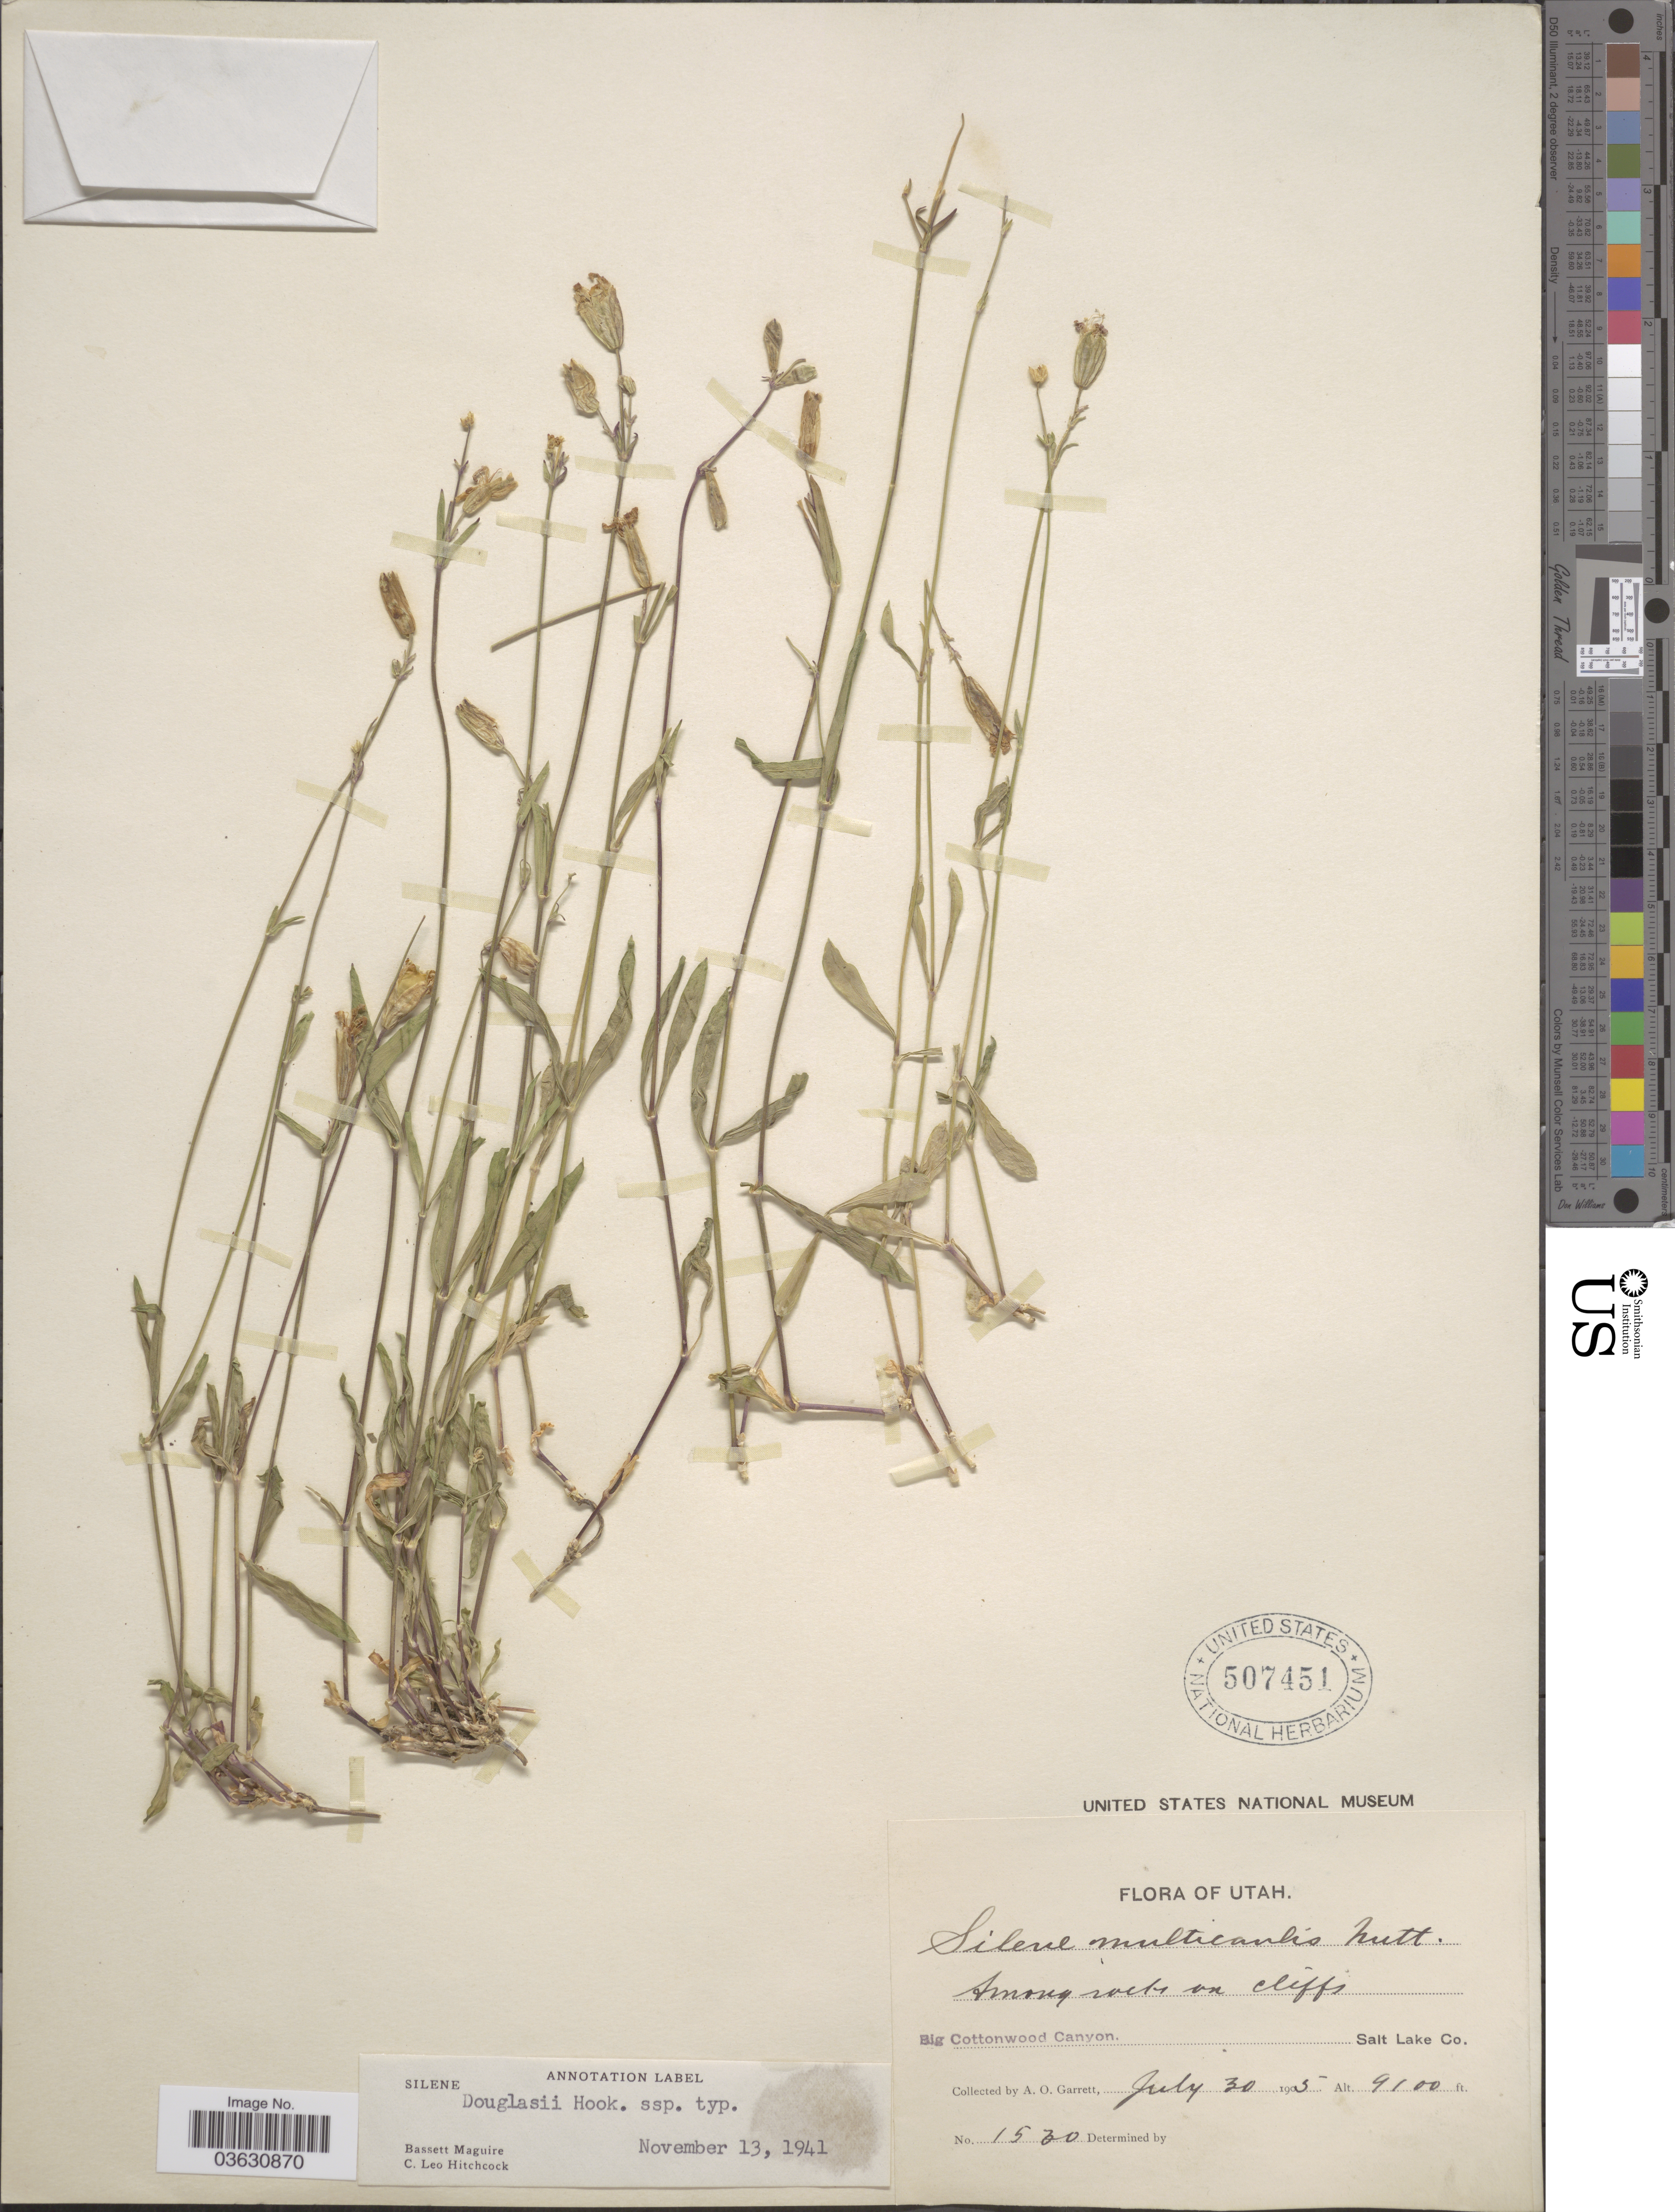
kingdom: Plantae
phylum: Tracheophyta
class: Magnoliopsida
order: Caryophyllales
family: Caryophyllaceae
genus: Silene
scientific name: Silene douglasii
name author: Hook.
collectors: A. O. Garrett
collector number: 1530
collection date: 1905-07-30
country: United States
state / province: Utah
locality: Big Cottonwood Canyon. Salt Lake Co.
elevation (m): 2774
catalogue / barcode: US 507451